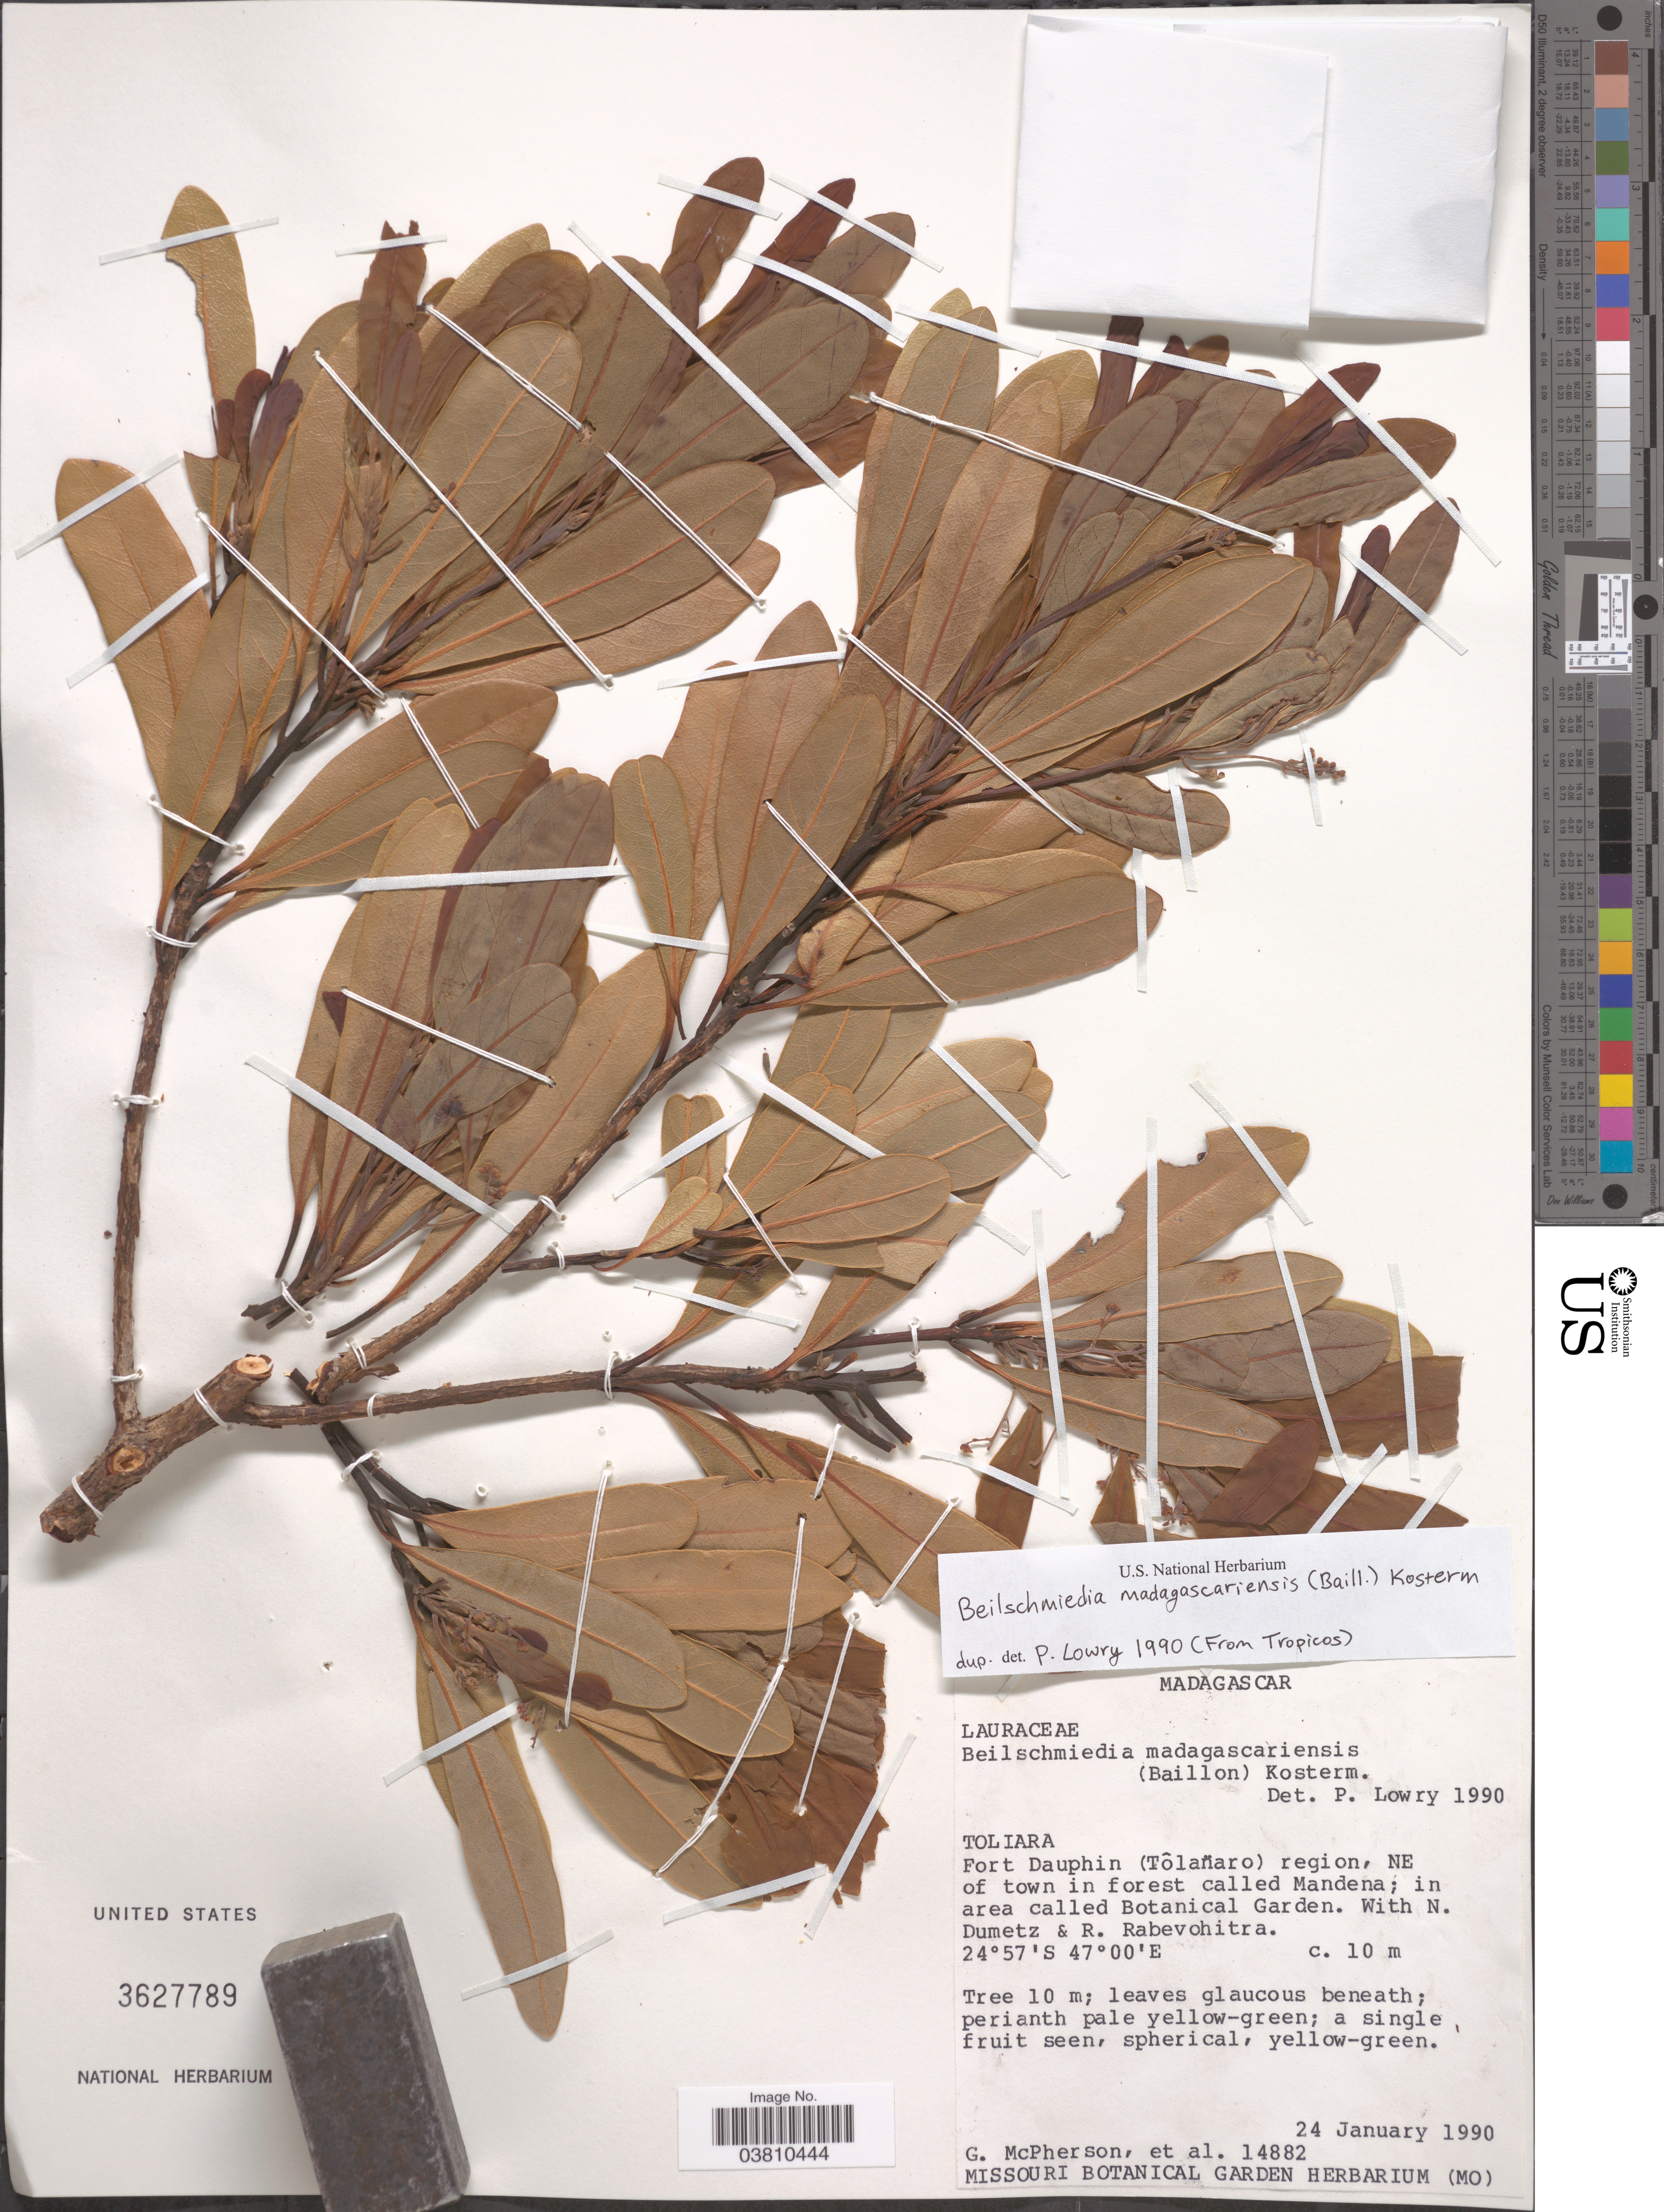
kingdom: Plantae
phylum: Tracheophyta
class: Magnoliopsida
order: Laurales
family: Lauraceae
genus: Beilschmiedia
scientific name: Beilschmiedia madagascariensis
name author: (Danguy) Kosterm.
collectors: G. McPherson, N. Dumetz & R. Rabevohitra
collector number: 14882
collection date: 1990-01-24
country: Madagascar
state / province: Anosy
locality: Fort Dauphin (Tôlañaro) region, NE of town in forest called Mandena; in area called Botanical Garden.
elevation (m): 10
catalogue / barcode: US 3627789